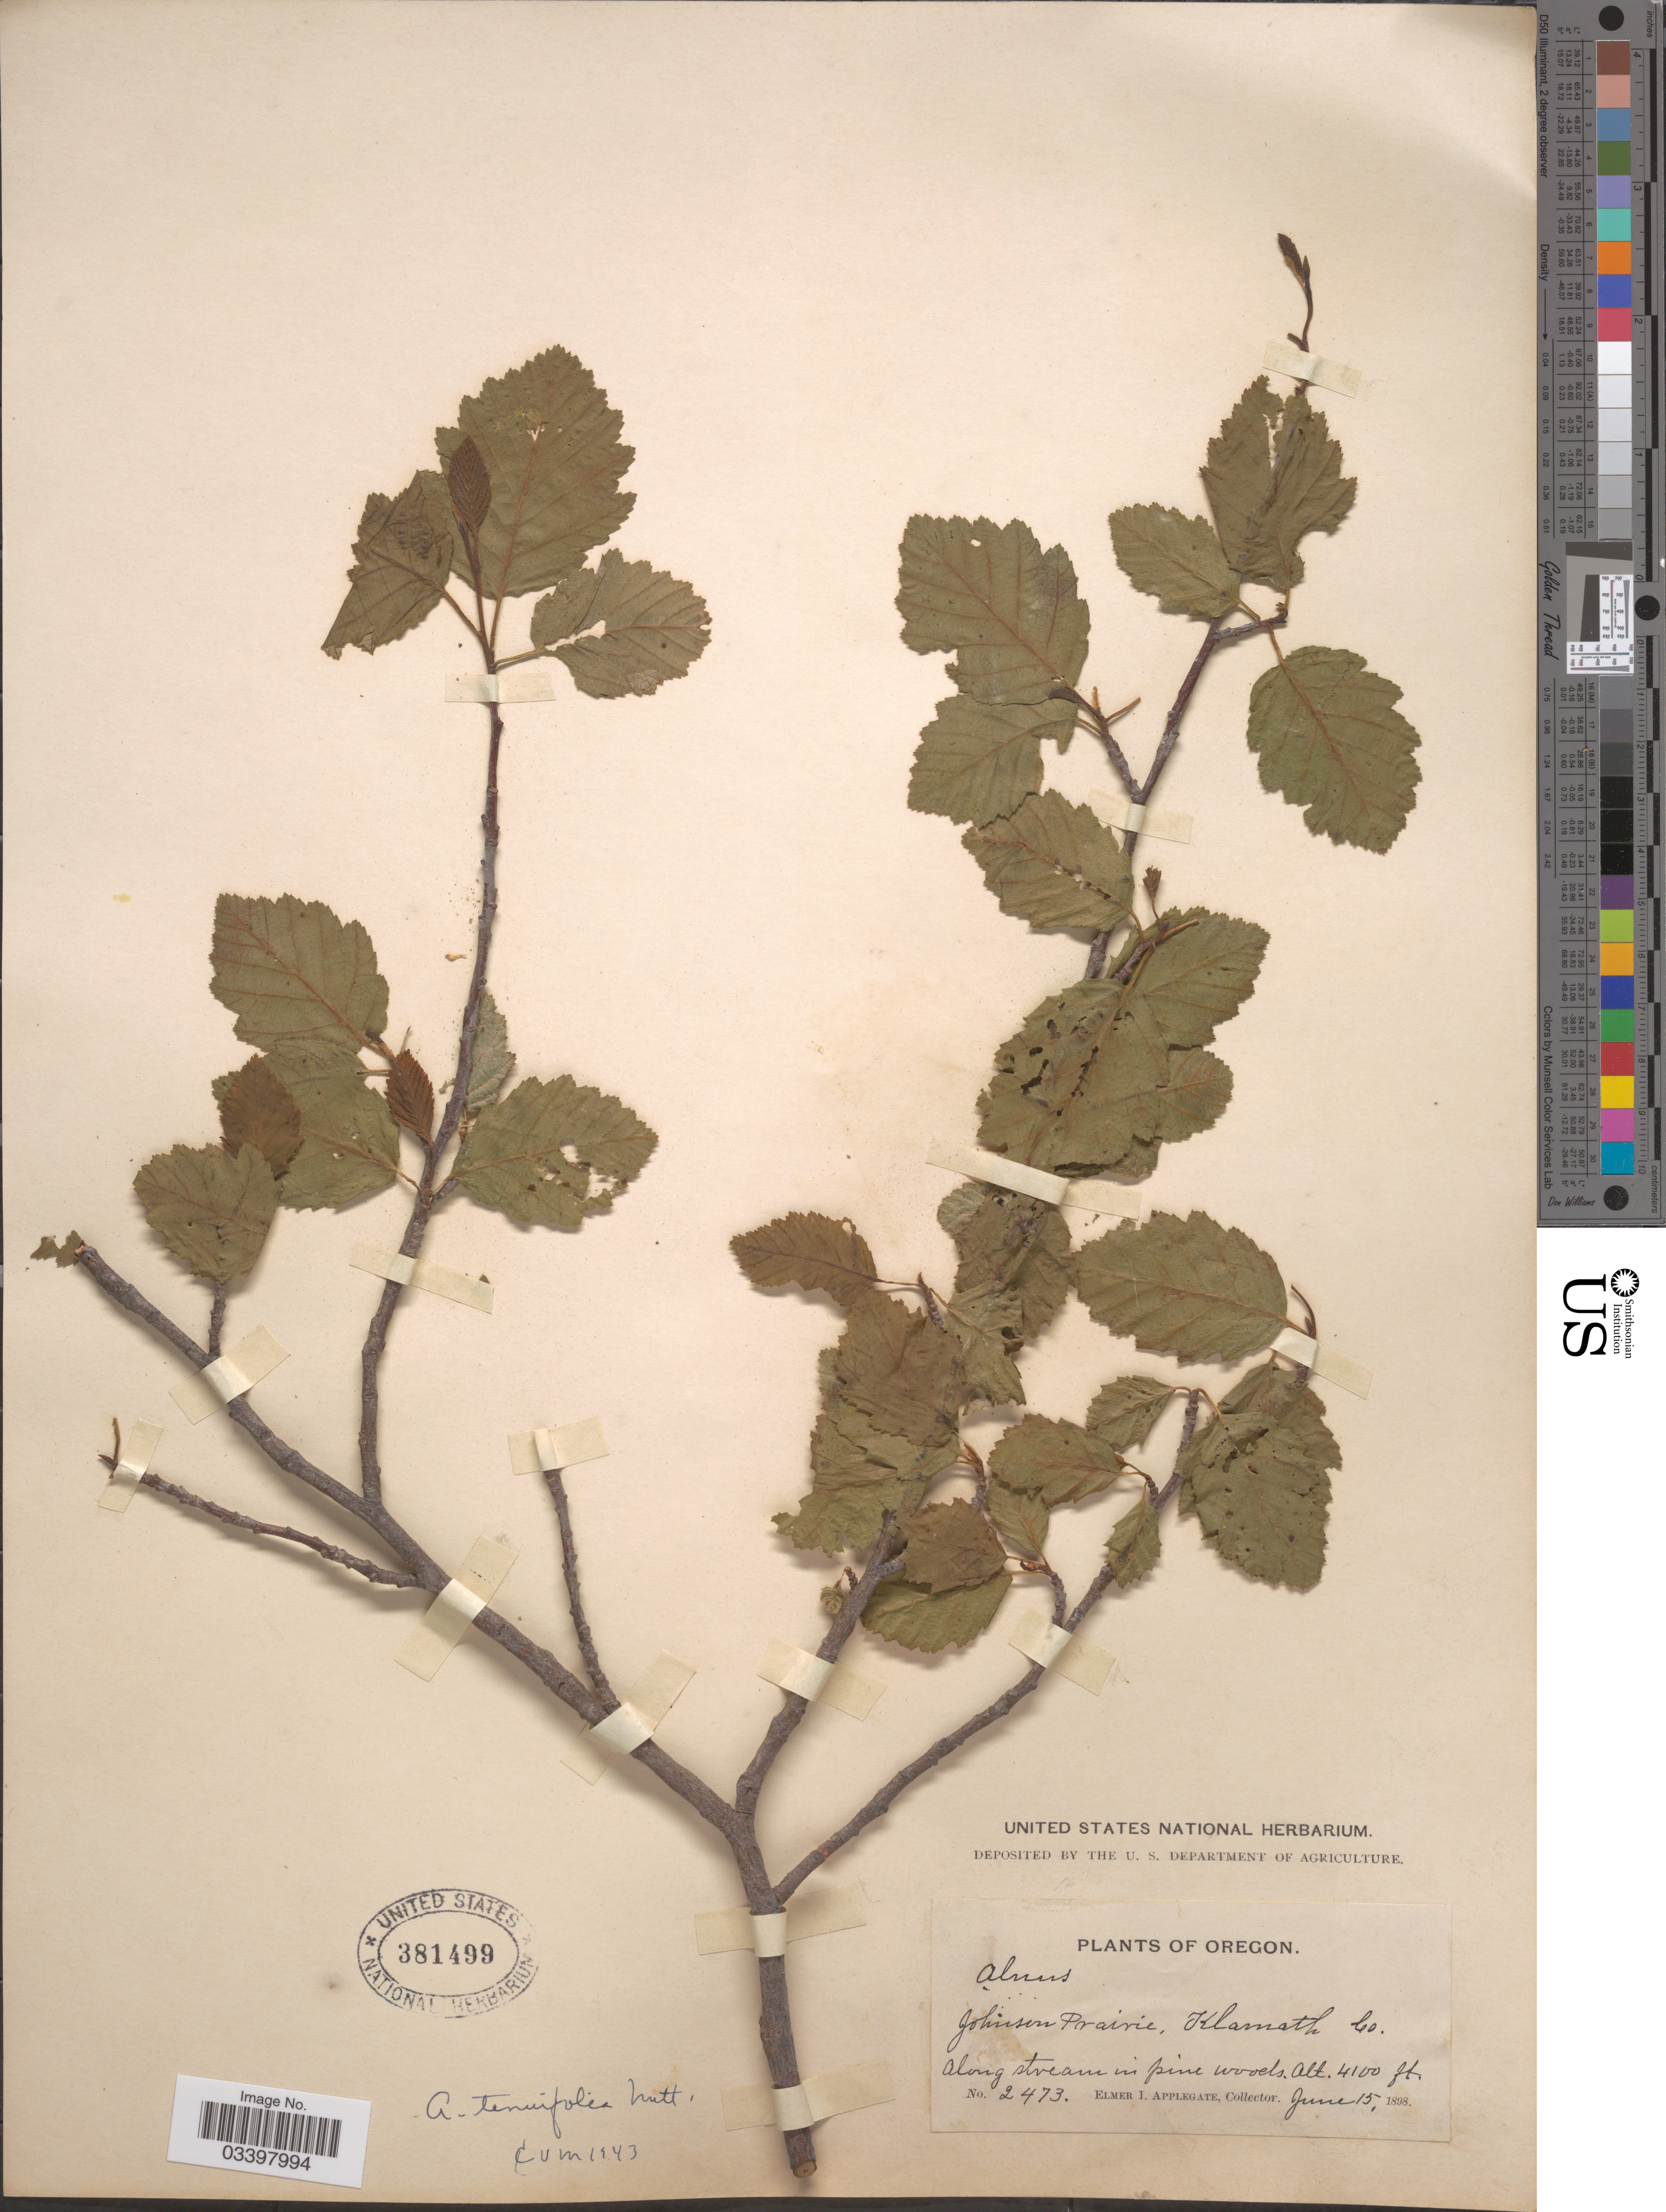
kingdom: Plantae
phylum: Tracheophyta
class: Magnoliopsida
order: Fagales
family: Betulaceae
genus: Alnus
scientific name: Alnus incana subsp. tenuifolia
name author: (Nutt.) Breitung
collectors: E. I. Applegate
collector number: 2473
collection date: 1898-06-15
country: United States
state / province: Oregon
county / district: Klamath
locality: Johnson Prairie, Klamath Co.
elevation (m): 1250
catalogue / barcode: US 381499